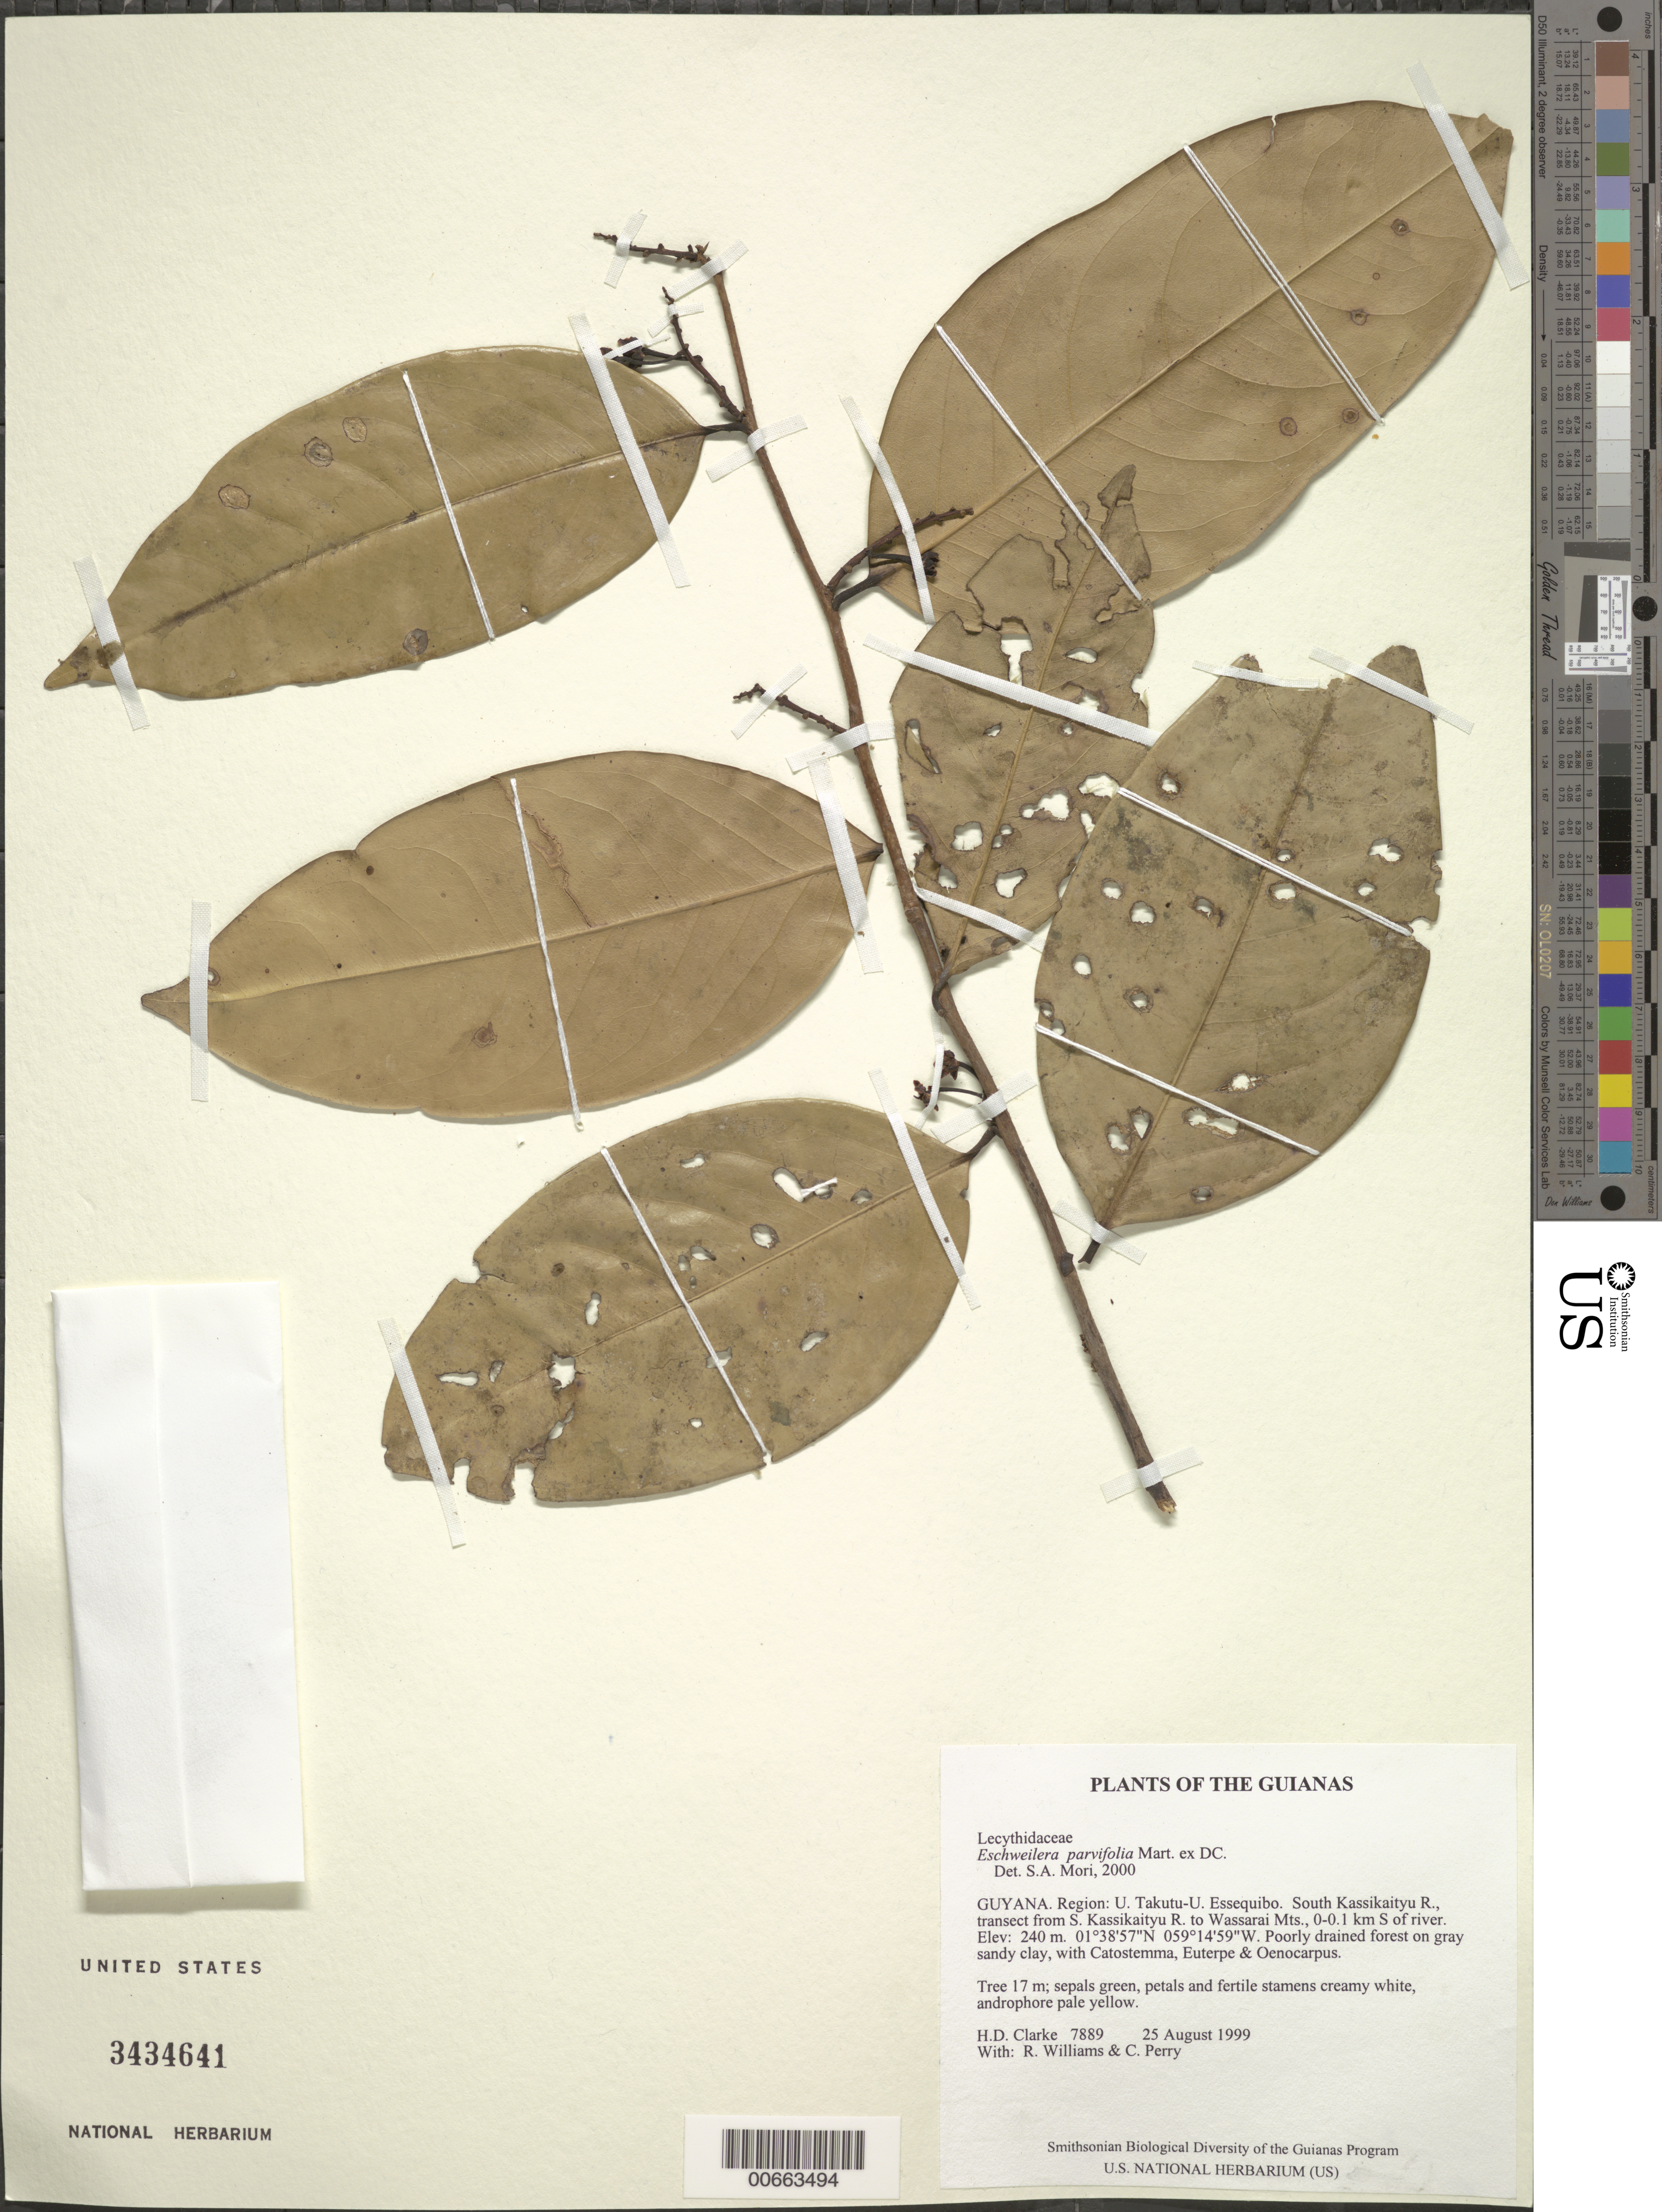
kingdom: Plantae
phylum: Tracheophyta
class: Magnoliopsida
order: Ericales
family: Lecythidaceae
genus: Eschweilera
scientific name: Eschweilera parvifolia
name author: Mart. ex DC.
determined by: Mori, Scott A.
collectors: H. D. Clarke, R. Williams & C. Perry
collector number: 7889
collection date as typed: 25 August 1999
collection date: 1999-08-25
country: Guyana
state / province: U. Takutu-U. Essequibo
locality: South Kassikaityu R., transect from S. Kassikaityu R. to Wassarai Mts., 0-0.1 km S of river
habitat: Poorly drained forest on gray sandy clay, with Catostemma, Euterpe & Oenocarpus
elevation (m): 240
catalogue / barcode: US 3434641